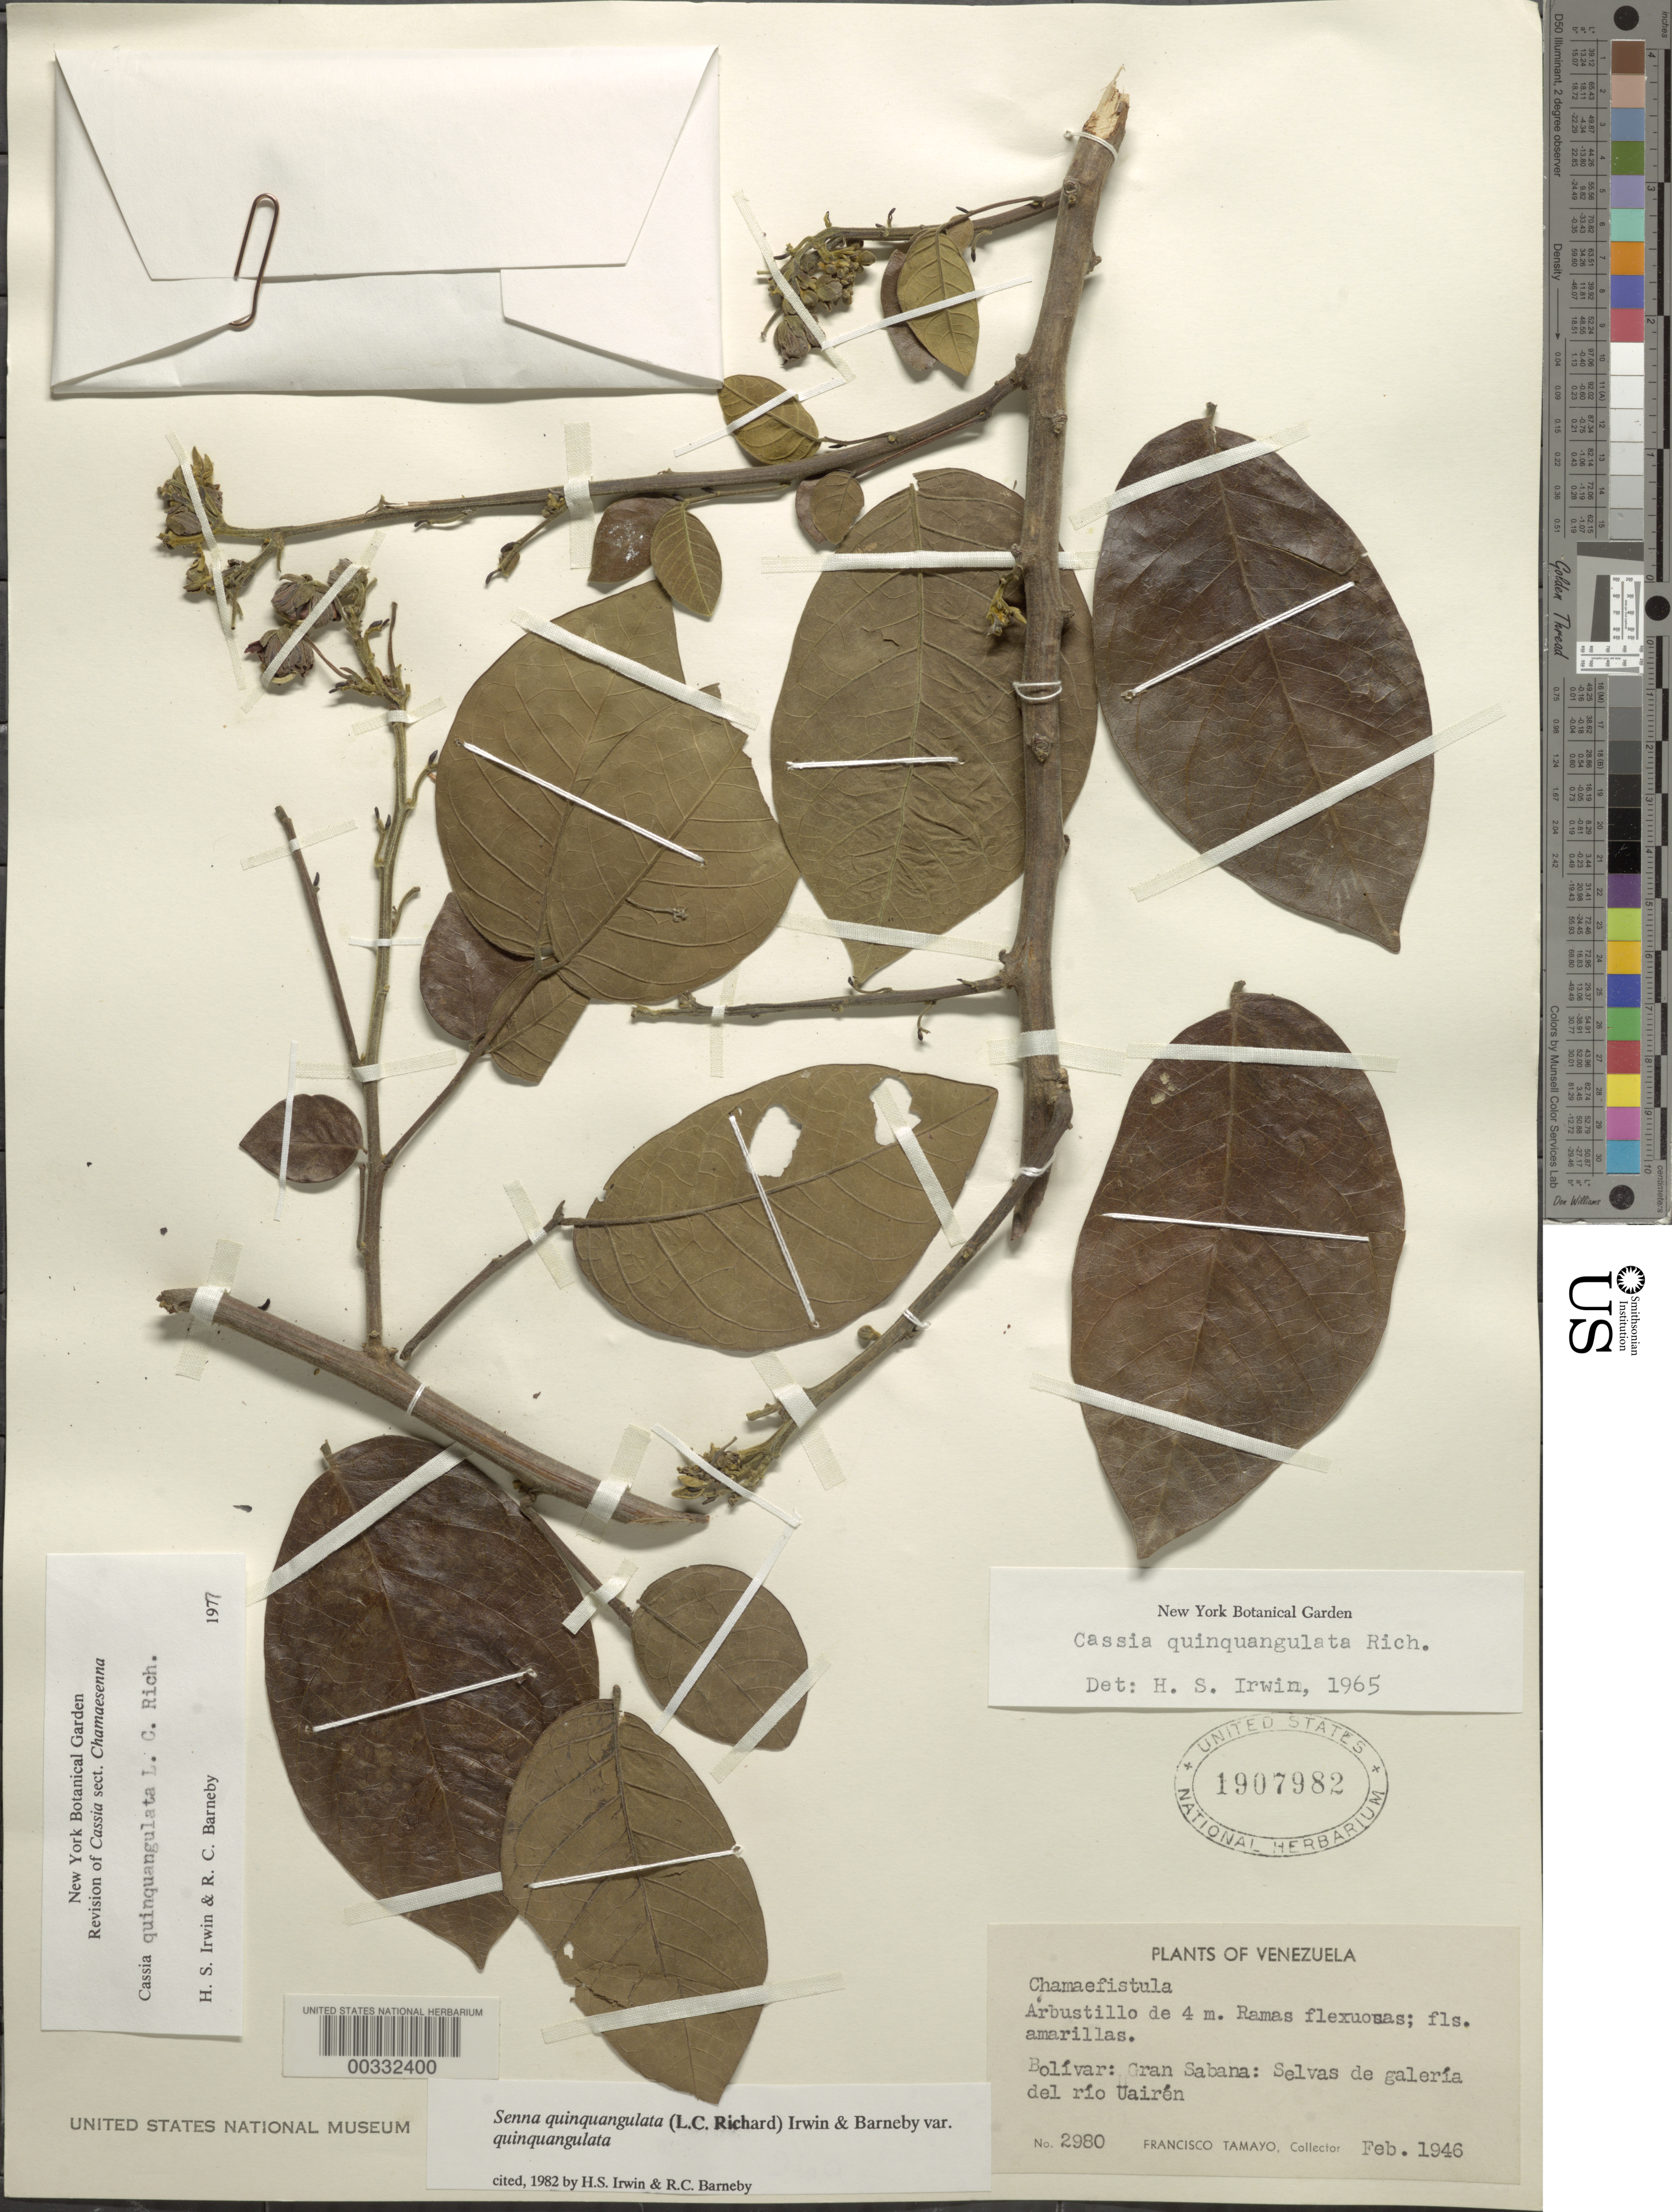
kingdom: Plantae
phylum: Tracheophyta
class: Magnoliopsida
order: Fabales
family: Fabaceae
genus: Senna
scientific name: Senna quinquangulata var. quinquangulata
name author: H.S. Irwin & Barneby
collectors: F. Tamayo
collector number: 2980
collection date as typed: Feb 1946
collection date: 1946-02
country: Venezuela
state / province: Bolivar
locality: Gran sabana; selvas de galeria del rio uairen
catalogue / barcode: US 1907982